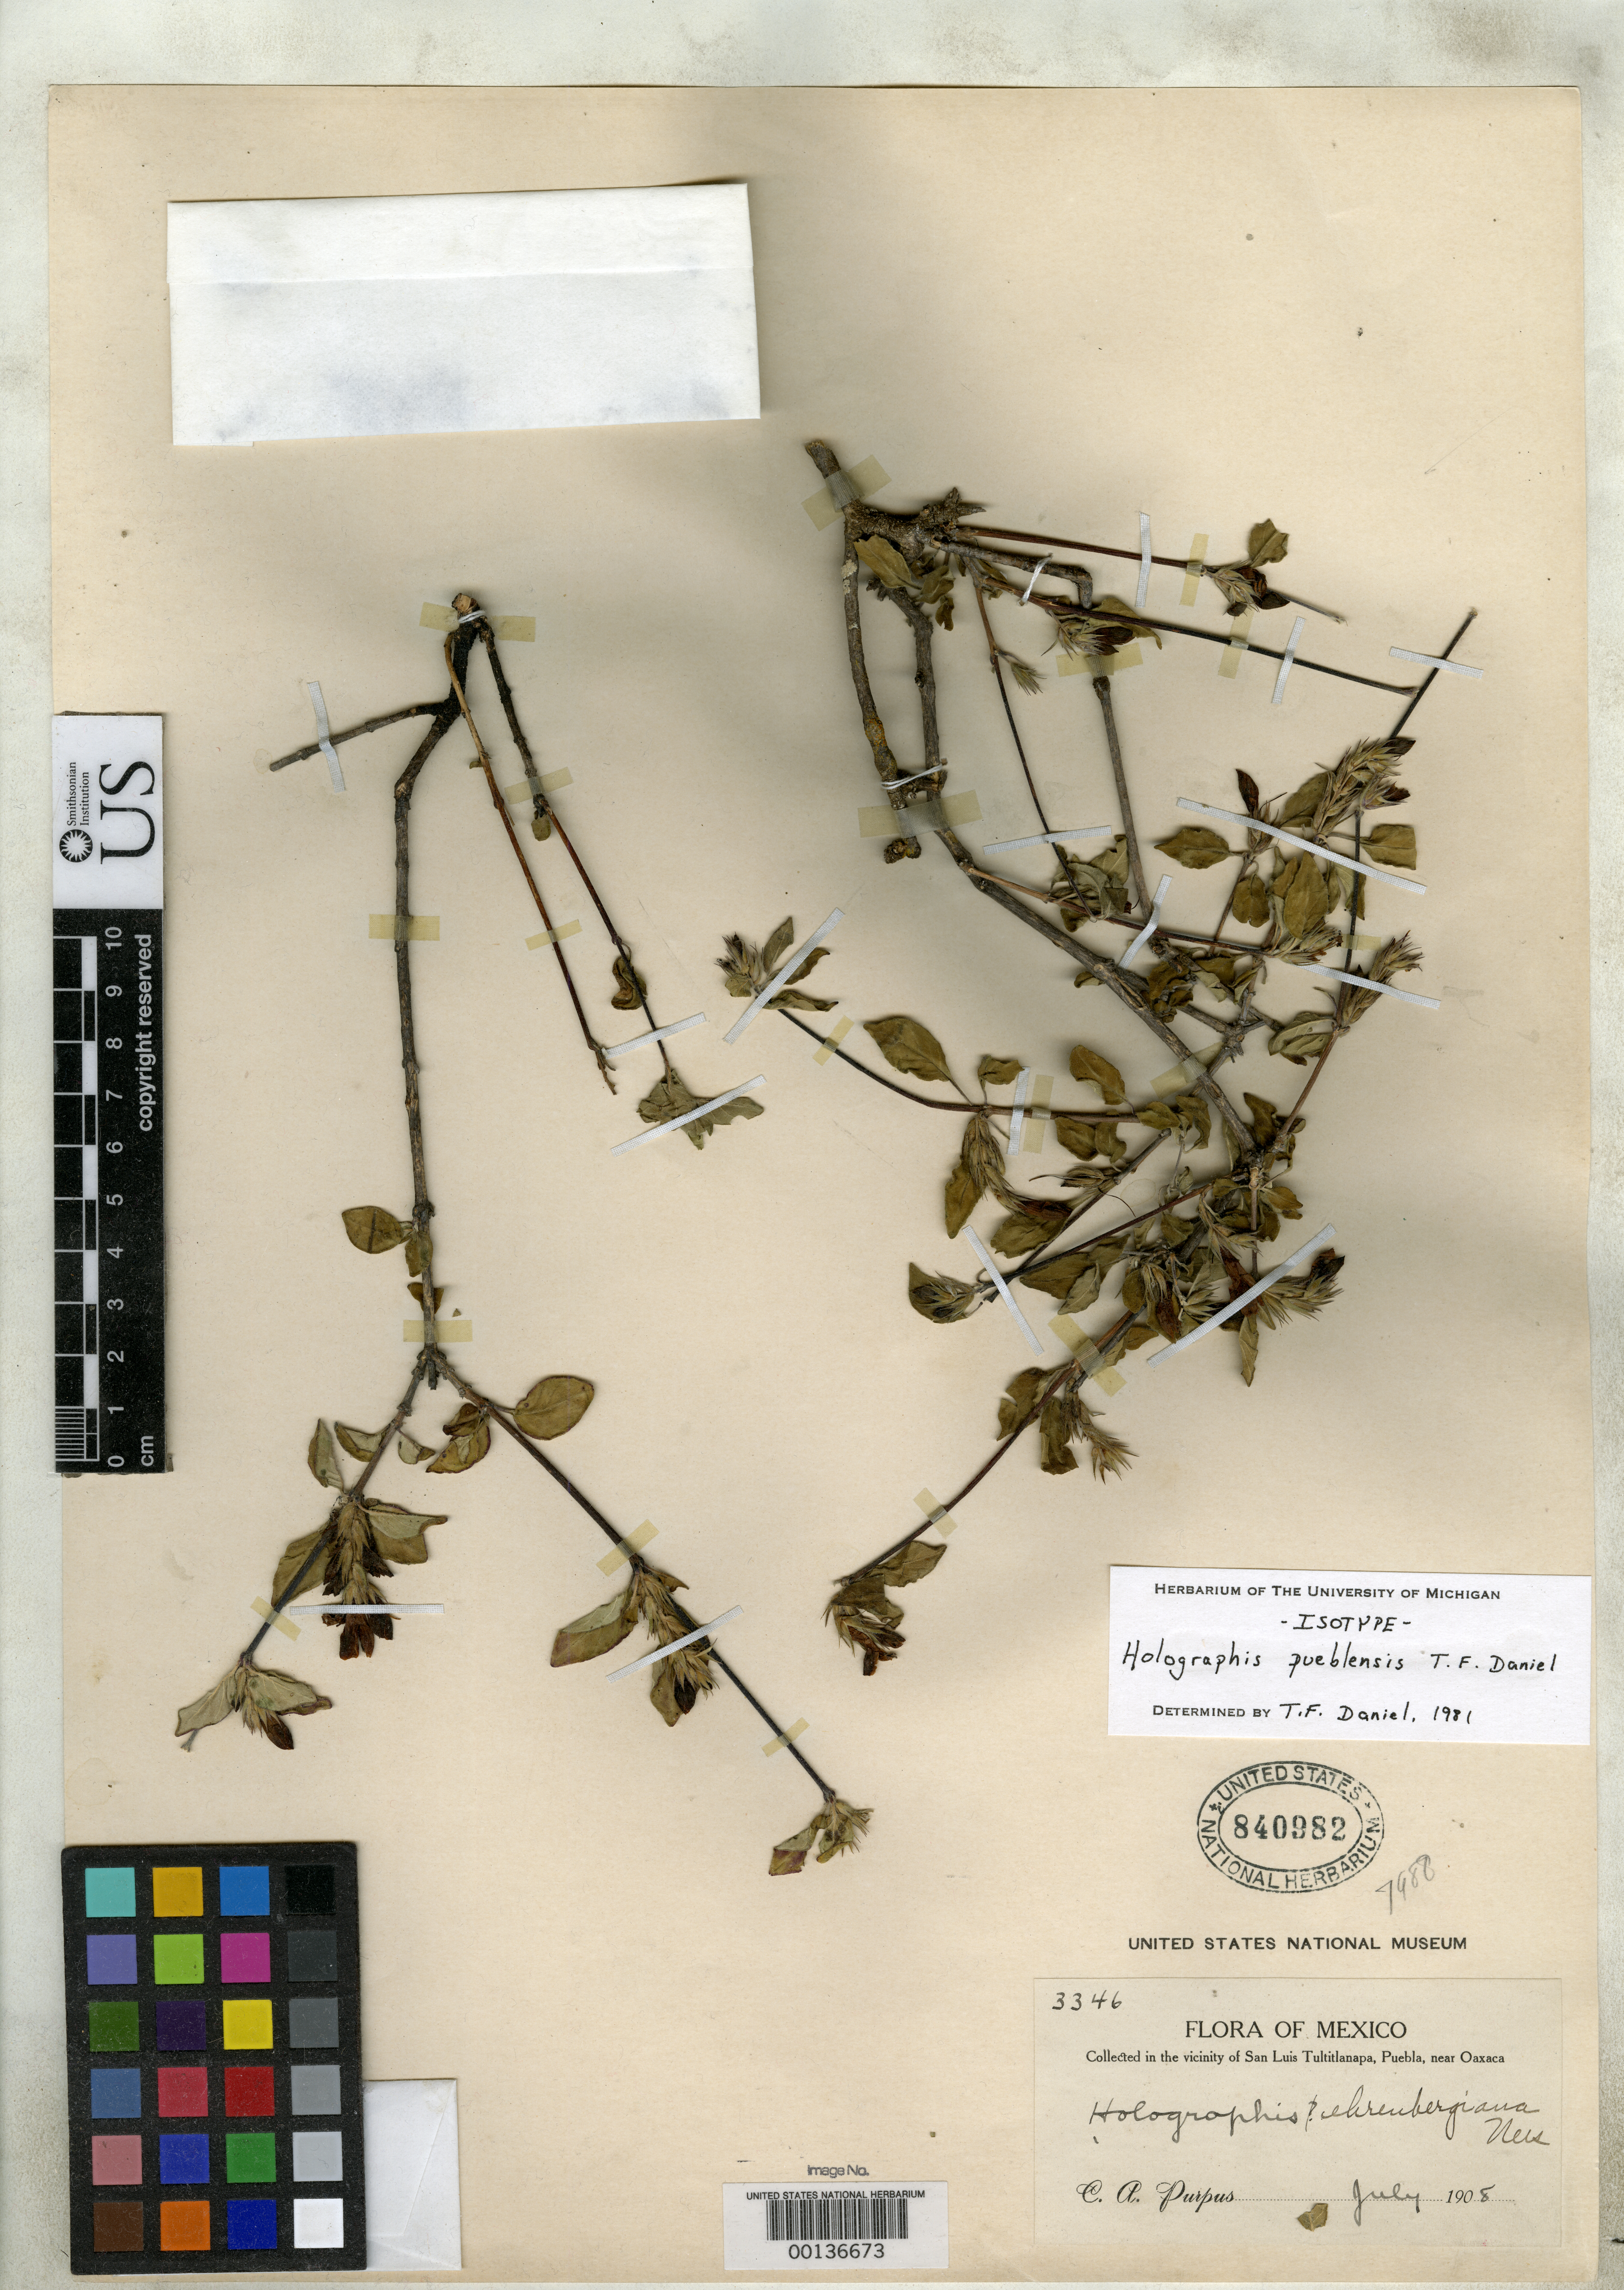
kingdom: Plantae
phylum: Tracheophyta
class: Magnoliopsida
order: Lamiales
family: Acanthaceae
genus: Holographis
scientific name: Holographis pueblensis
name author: T.F. Daniel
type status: Isotype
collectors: C. A. Purpus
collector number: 3346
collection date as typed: Jul 1908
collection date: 1908-07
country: Mexico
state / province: Puebla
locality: Vicinity of San Luis Tultitlanapa, near Oaxaca.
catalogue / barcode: US 840982